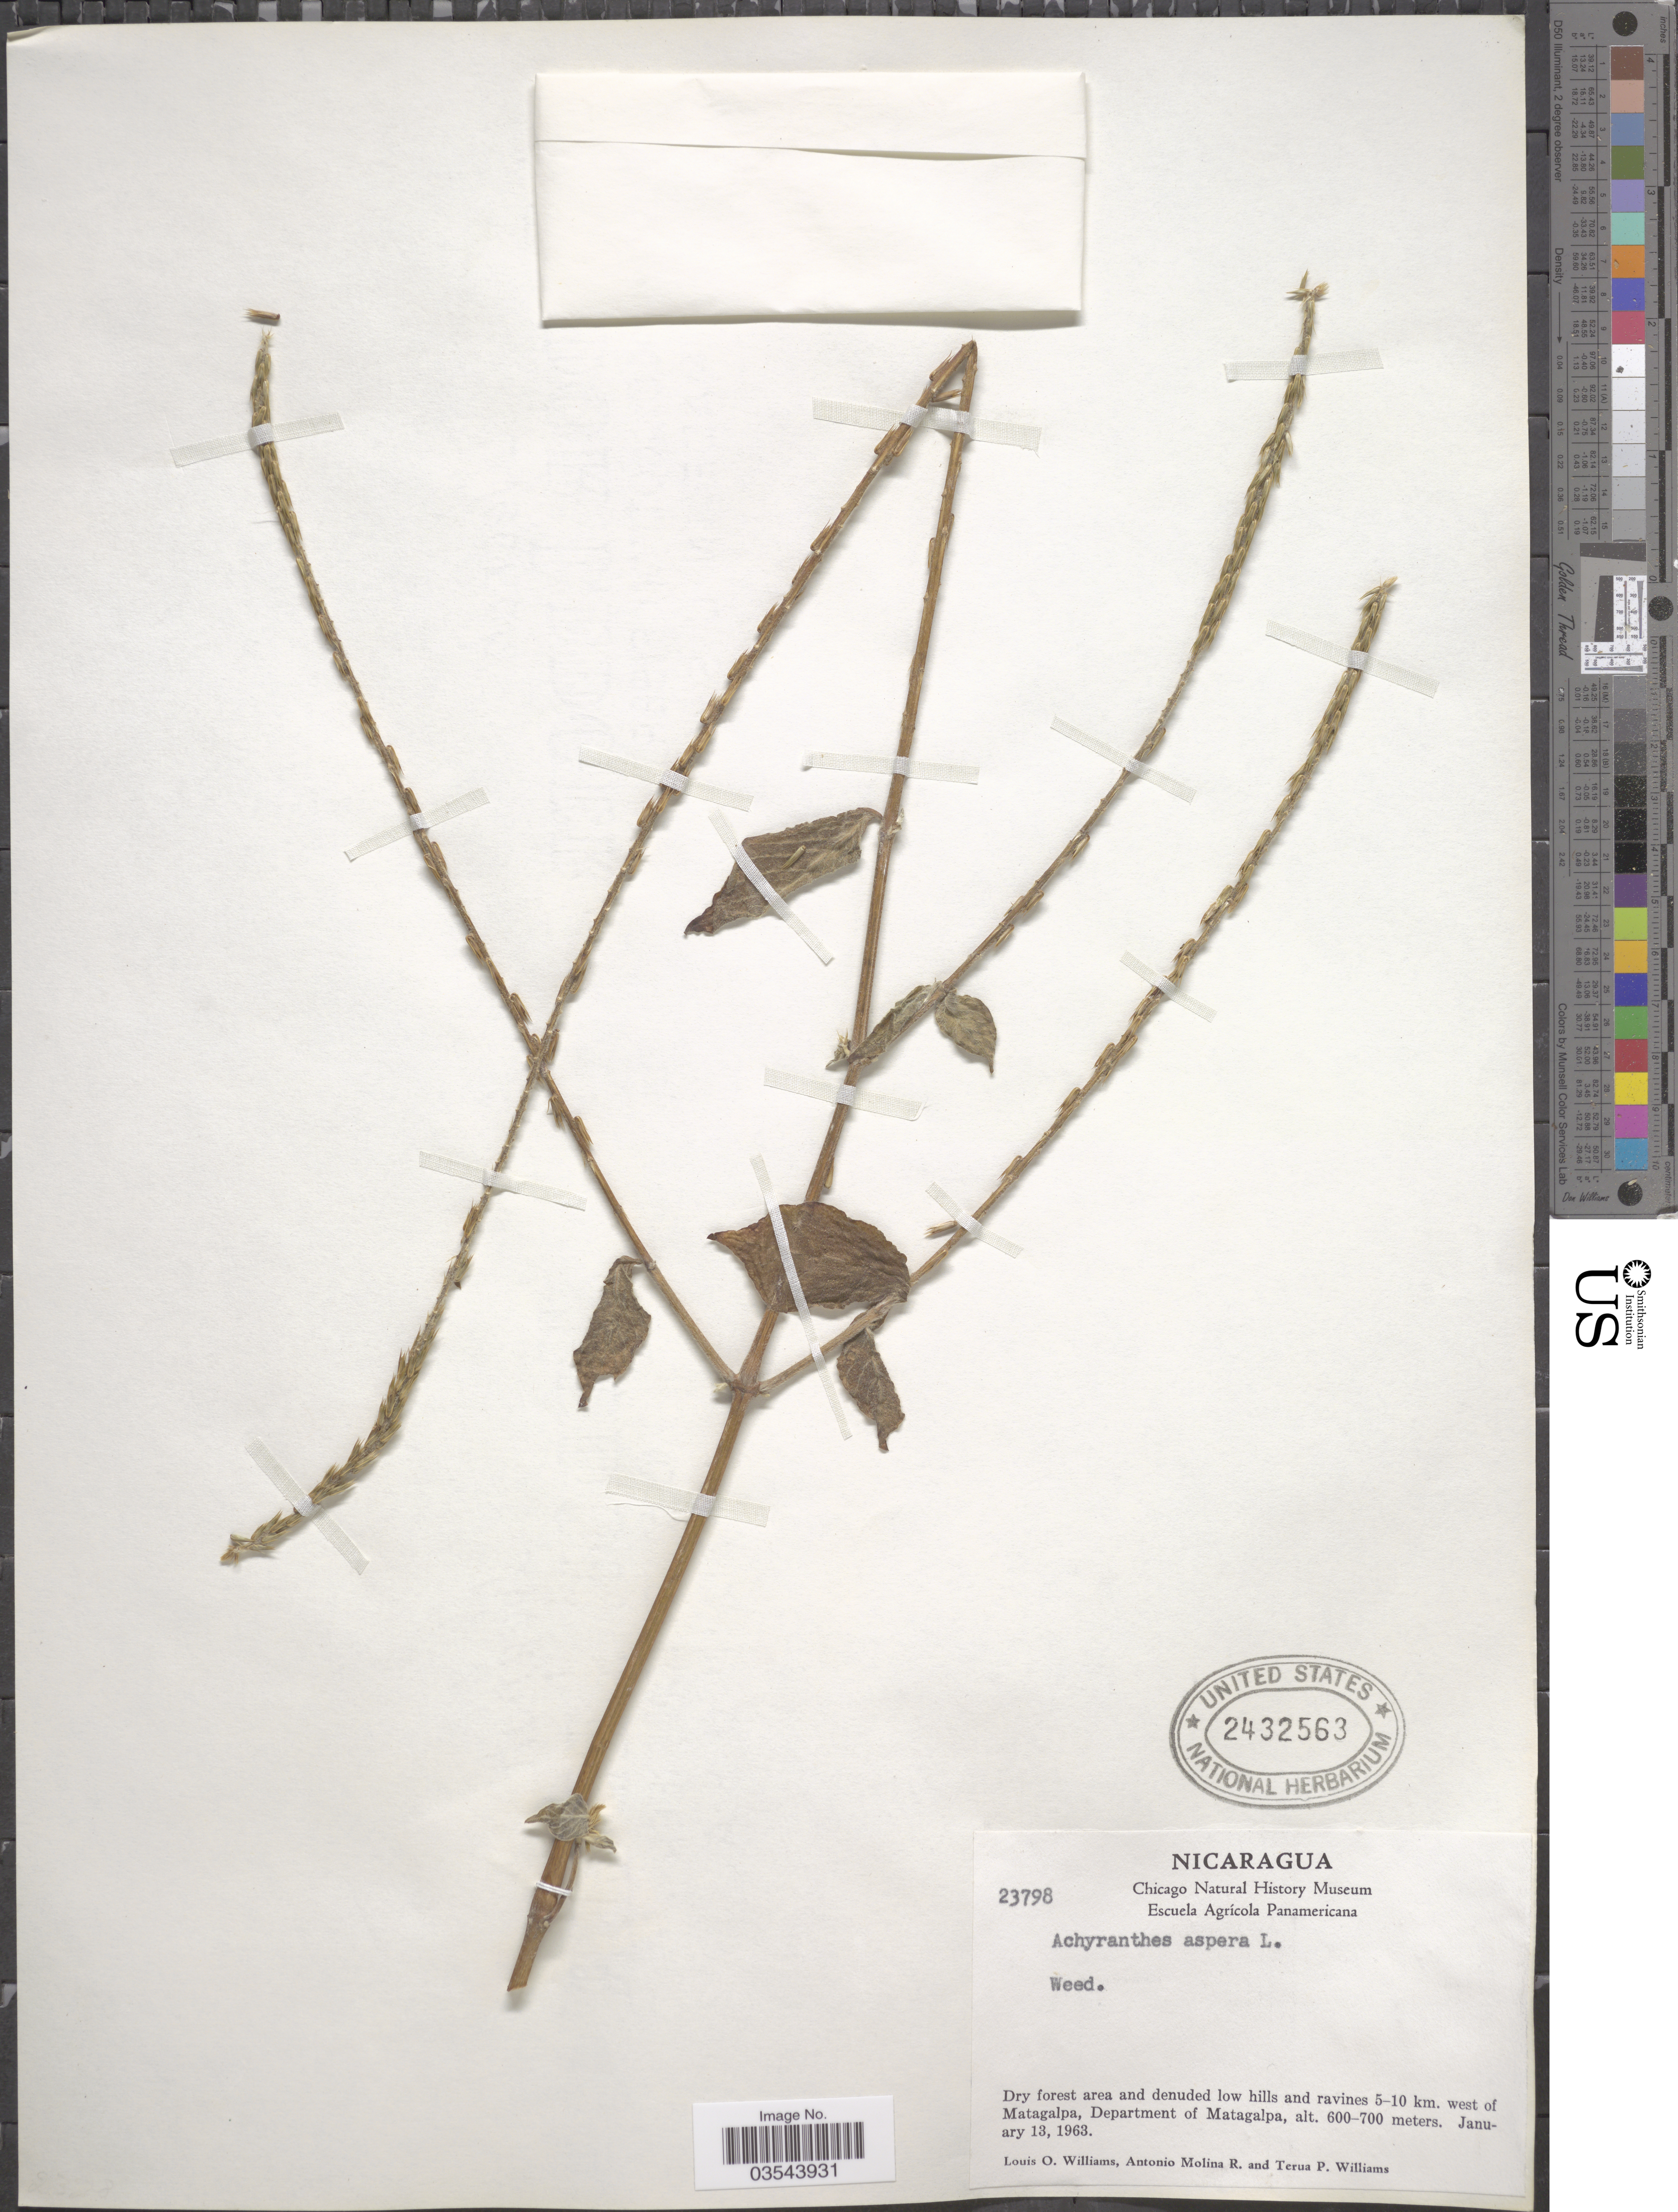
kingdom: Plantae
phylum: Tracheophyta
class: Magnoliopsida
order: Caryophyllales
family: Amaranthaceae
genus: Achyranthes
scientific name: Achyranthes aspera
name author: L.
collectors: L. O. Williams, A. Molina R. & T. Williams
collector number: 23798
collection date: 1963-01-13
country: Nicaragua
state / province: Matagalpa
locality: Dry forest area and denuded low hills and ravines 5-10 km. west of Matagalpa, Department of Matagalpa.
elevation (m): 600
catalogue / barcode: US 2432563